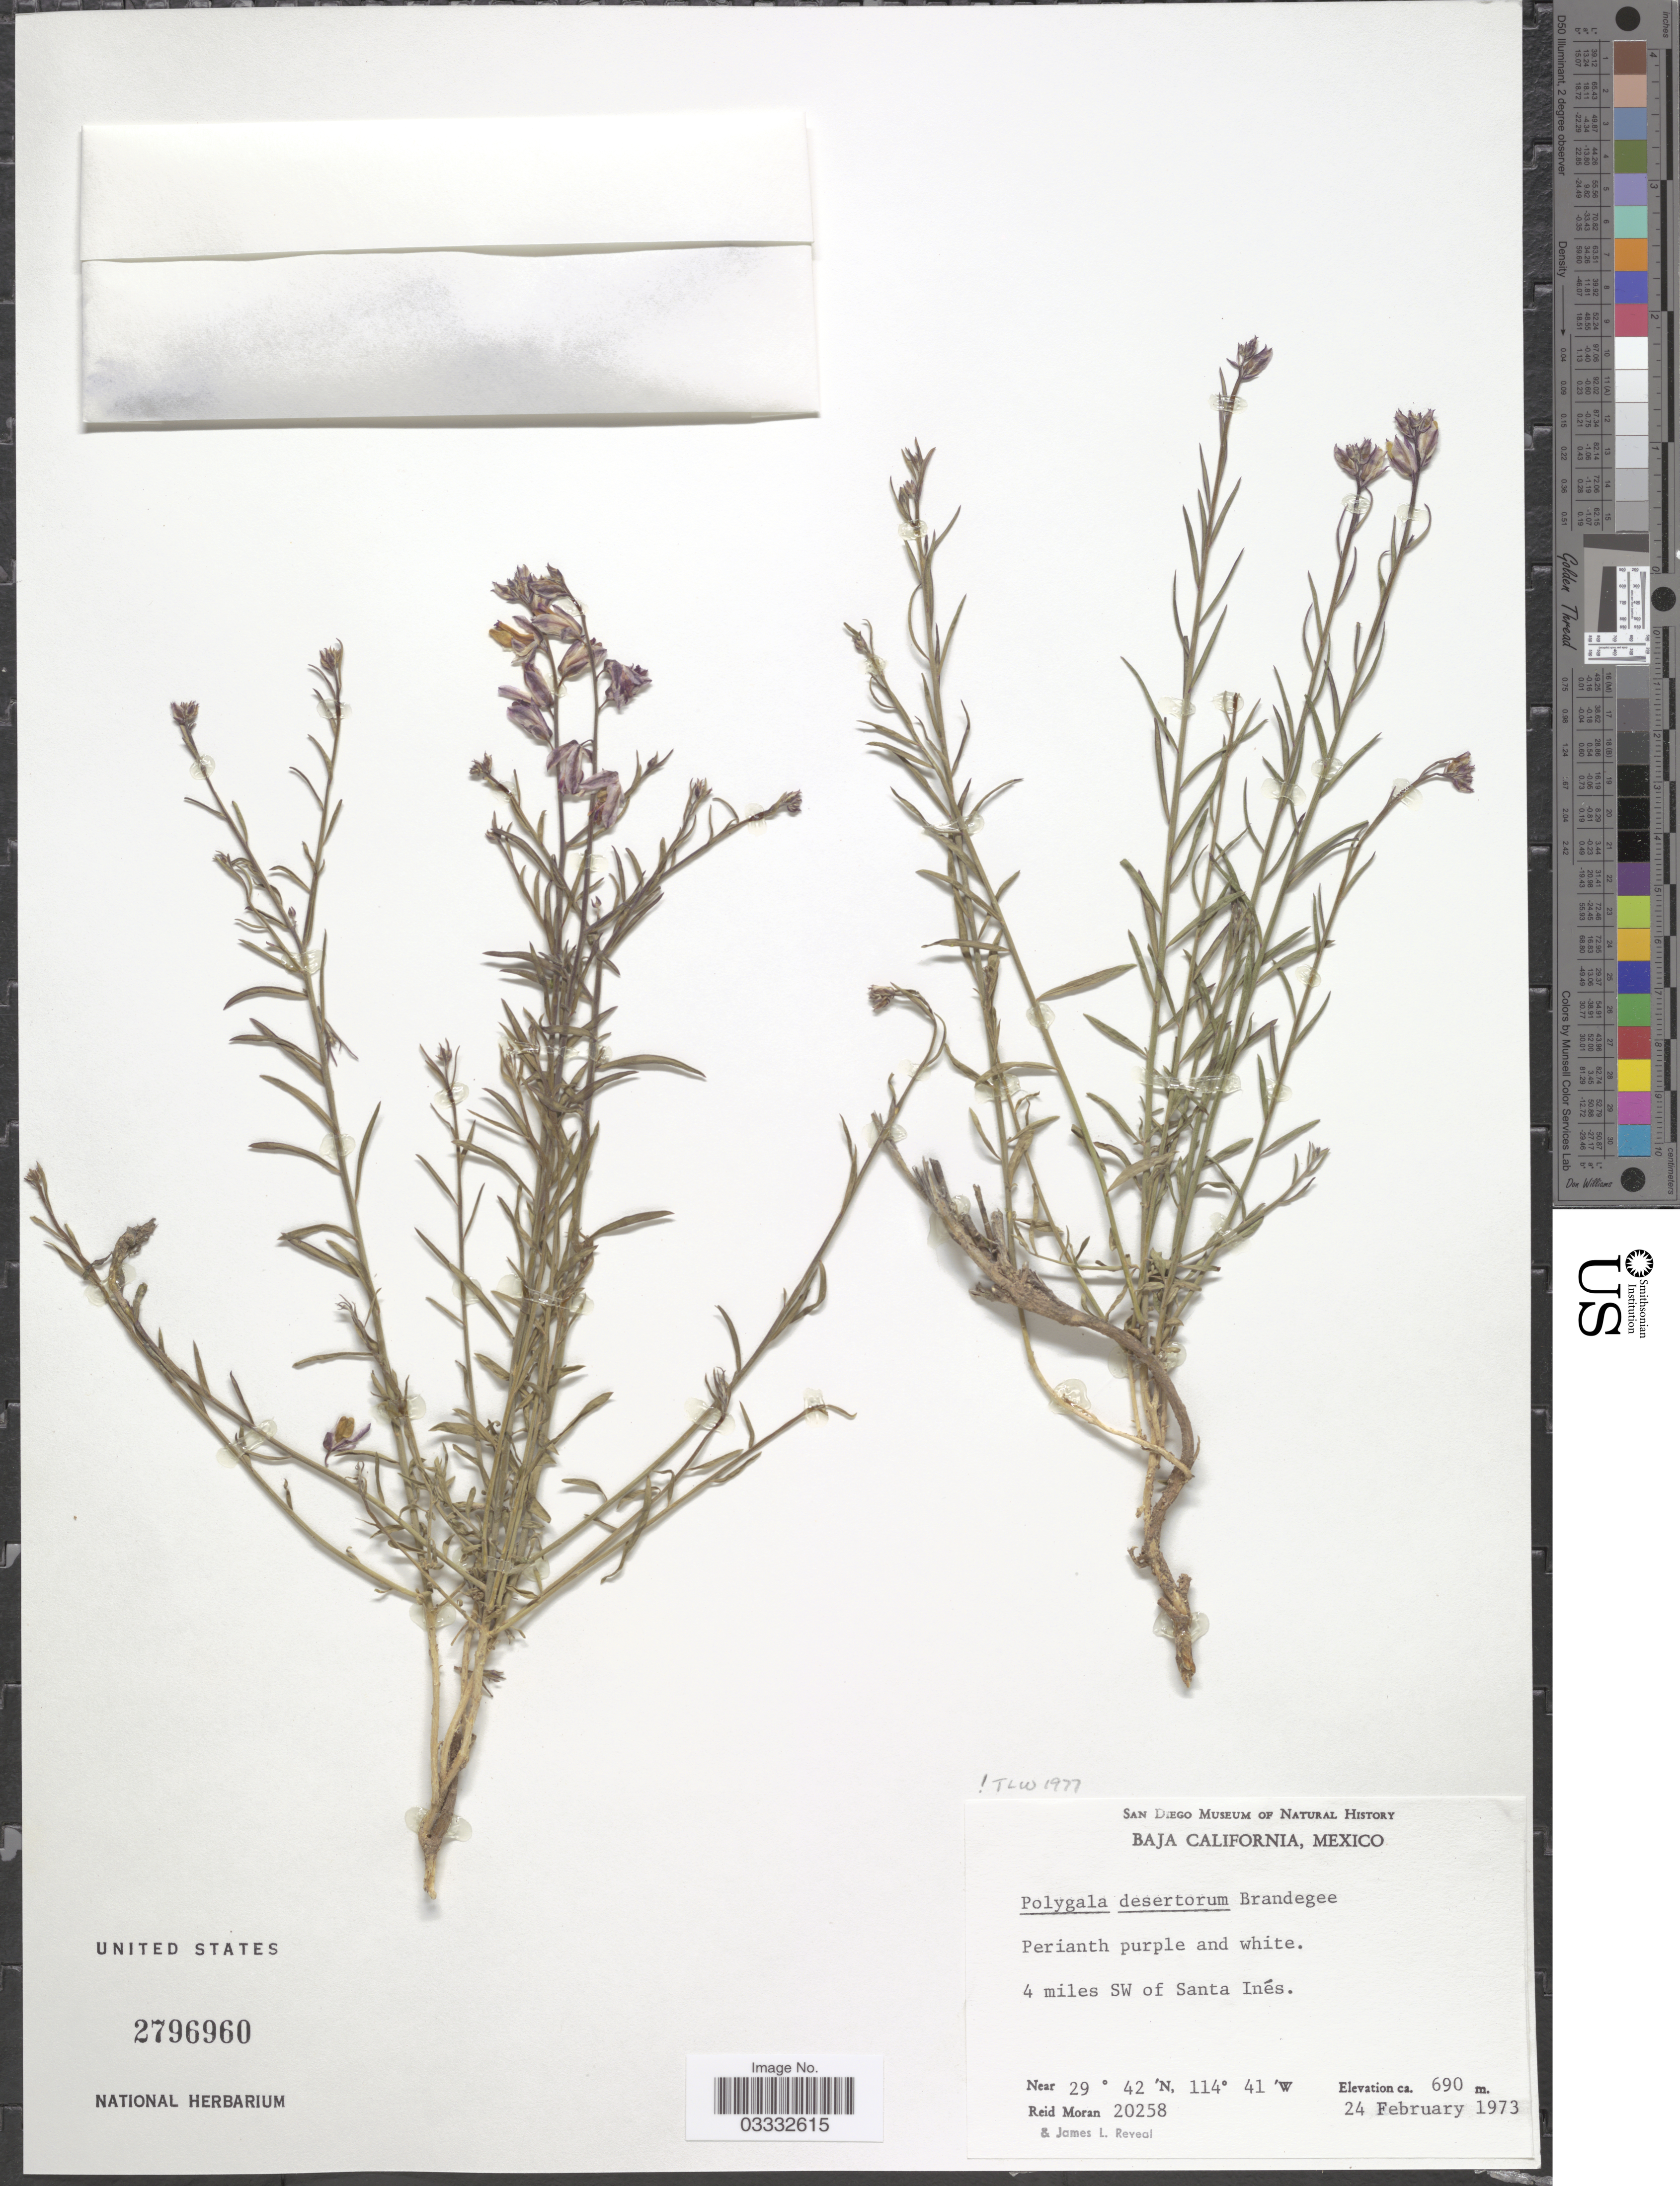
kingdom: Plantae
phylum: Tracheophyta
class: Magnoliopsida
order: Fabales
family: Polygalaceae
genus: Rhinotropis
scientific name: Rhinotropis desertorum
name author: (K. Brandegee) J.R. Abbott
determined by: Strong, Mark T., (BOT), Smithsonian Institution - National Museum of Natural History (UNITED STATES)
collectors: R. V. Moran & J. L. Reveal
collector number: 20258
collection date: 1973-02-24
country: Mexico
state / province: Baja California Norte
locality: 4 miles SW of Santa Inés.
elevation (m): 690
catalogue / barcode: US 2796960